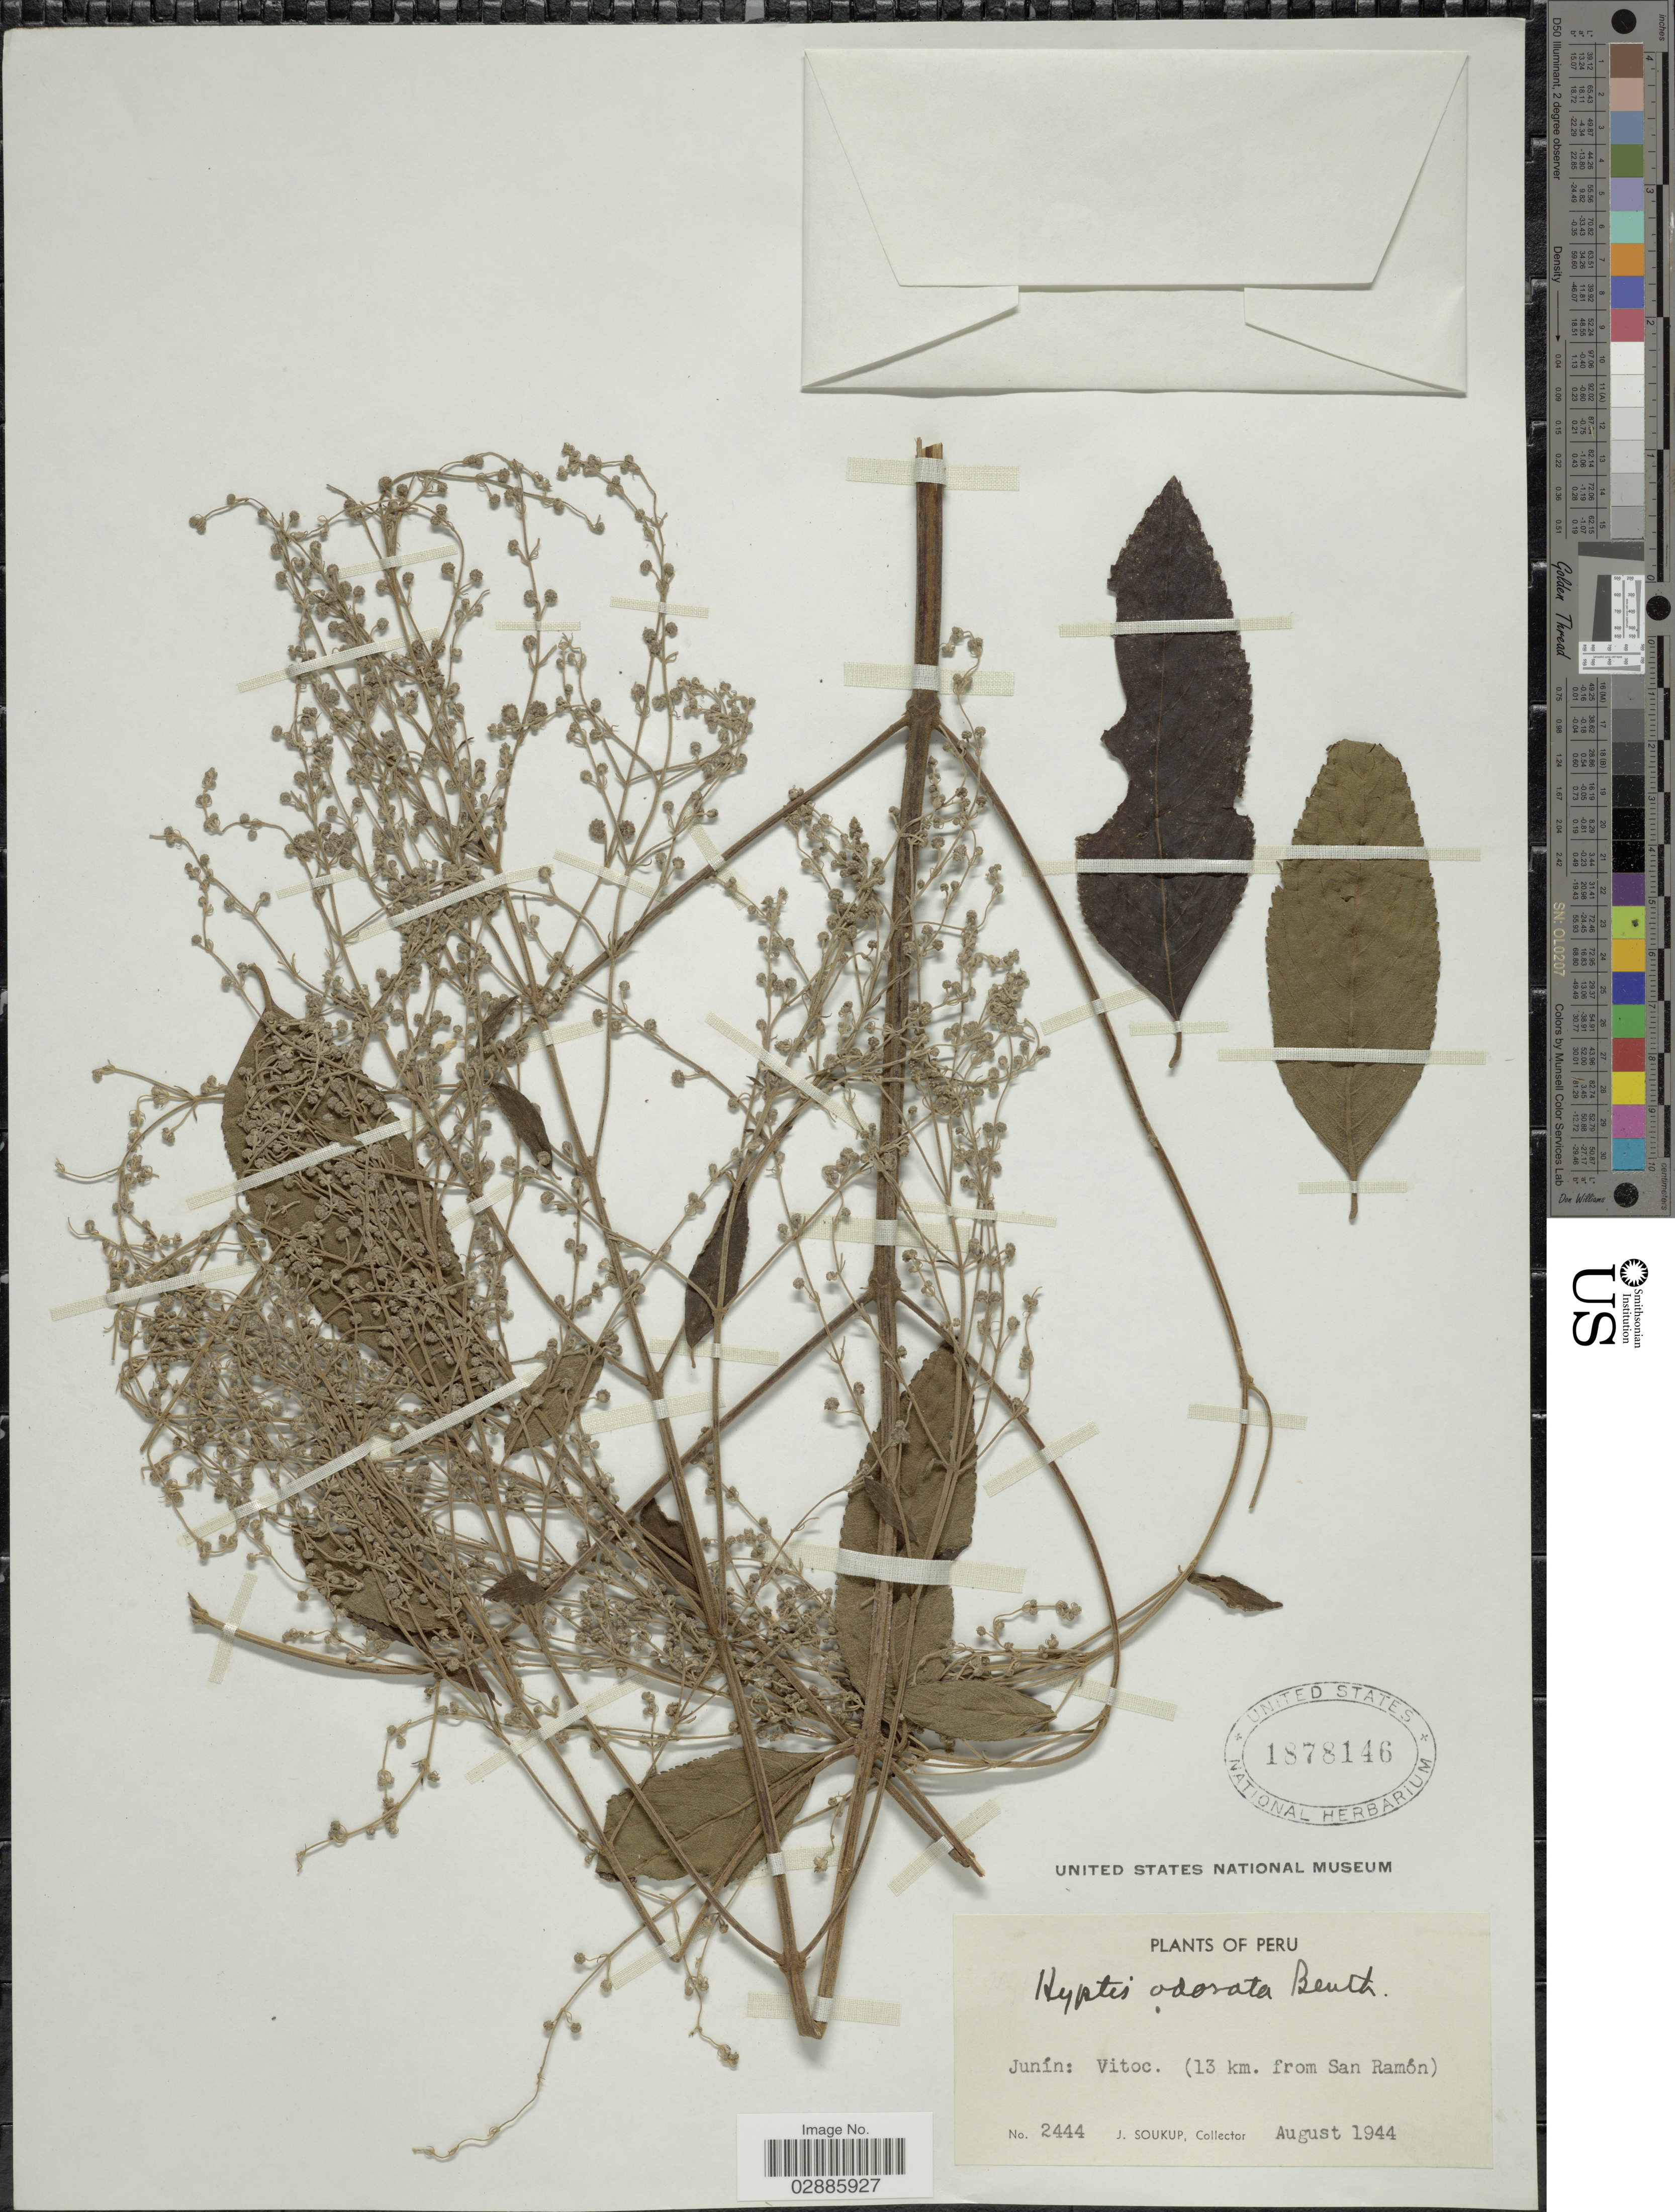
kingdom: Plantae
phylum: Tracheophyta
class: Magnoliopsida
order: Lamiales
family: Lamiaceae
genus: Hyptis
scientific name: Hyptis odorata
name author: Benth.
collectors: J. Soukup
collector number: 2444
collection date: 1944-08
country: Peru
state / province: Junín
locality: Vitoc. (13 km. from San Ramón).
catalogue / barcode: US 1878146